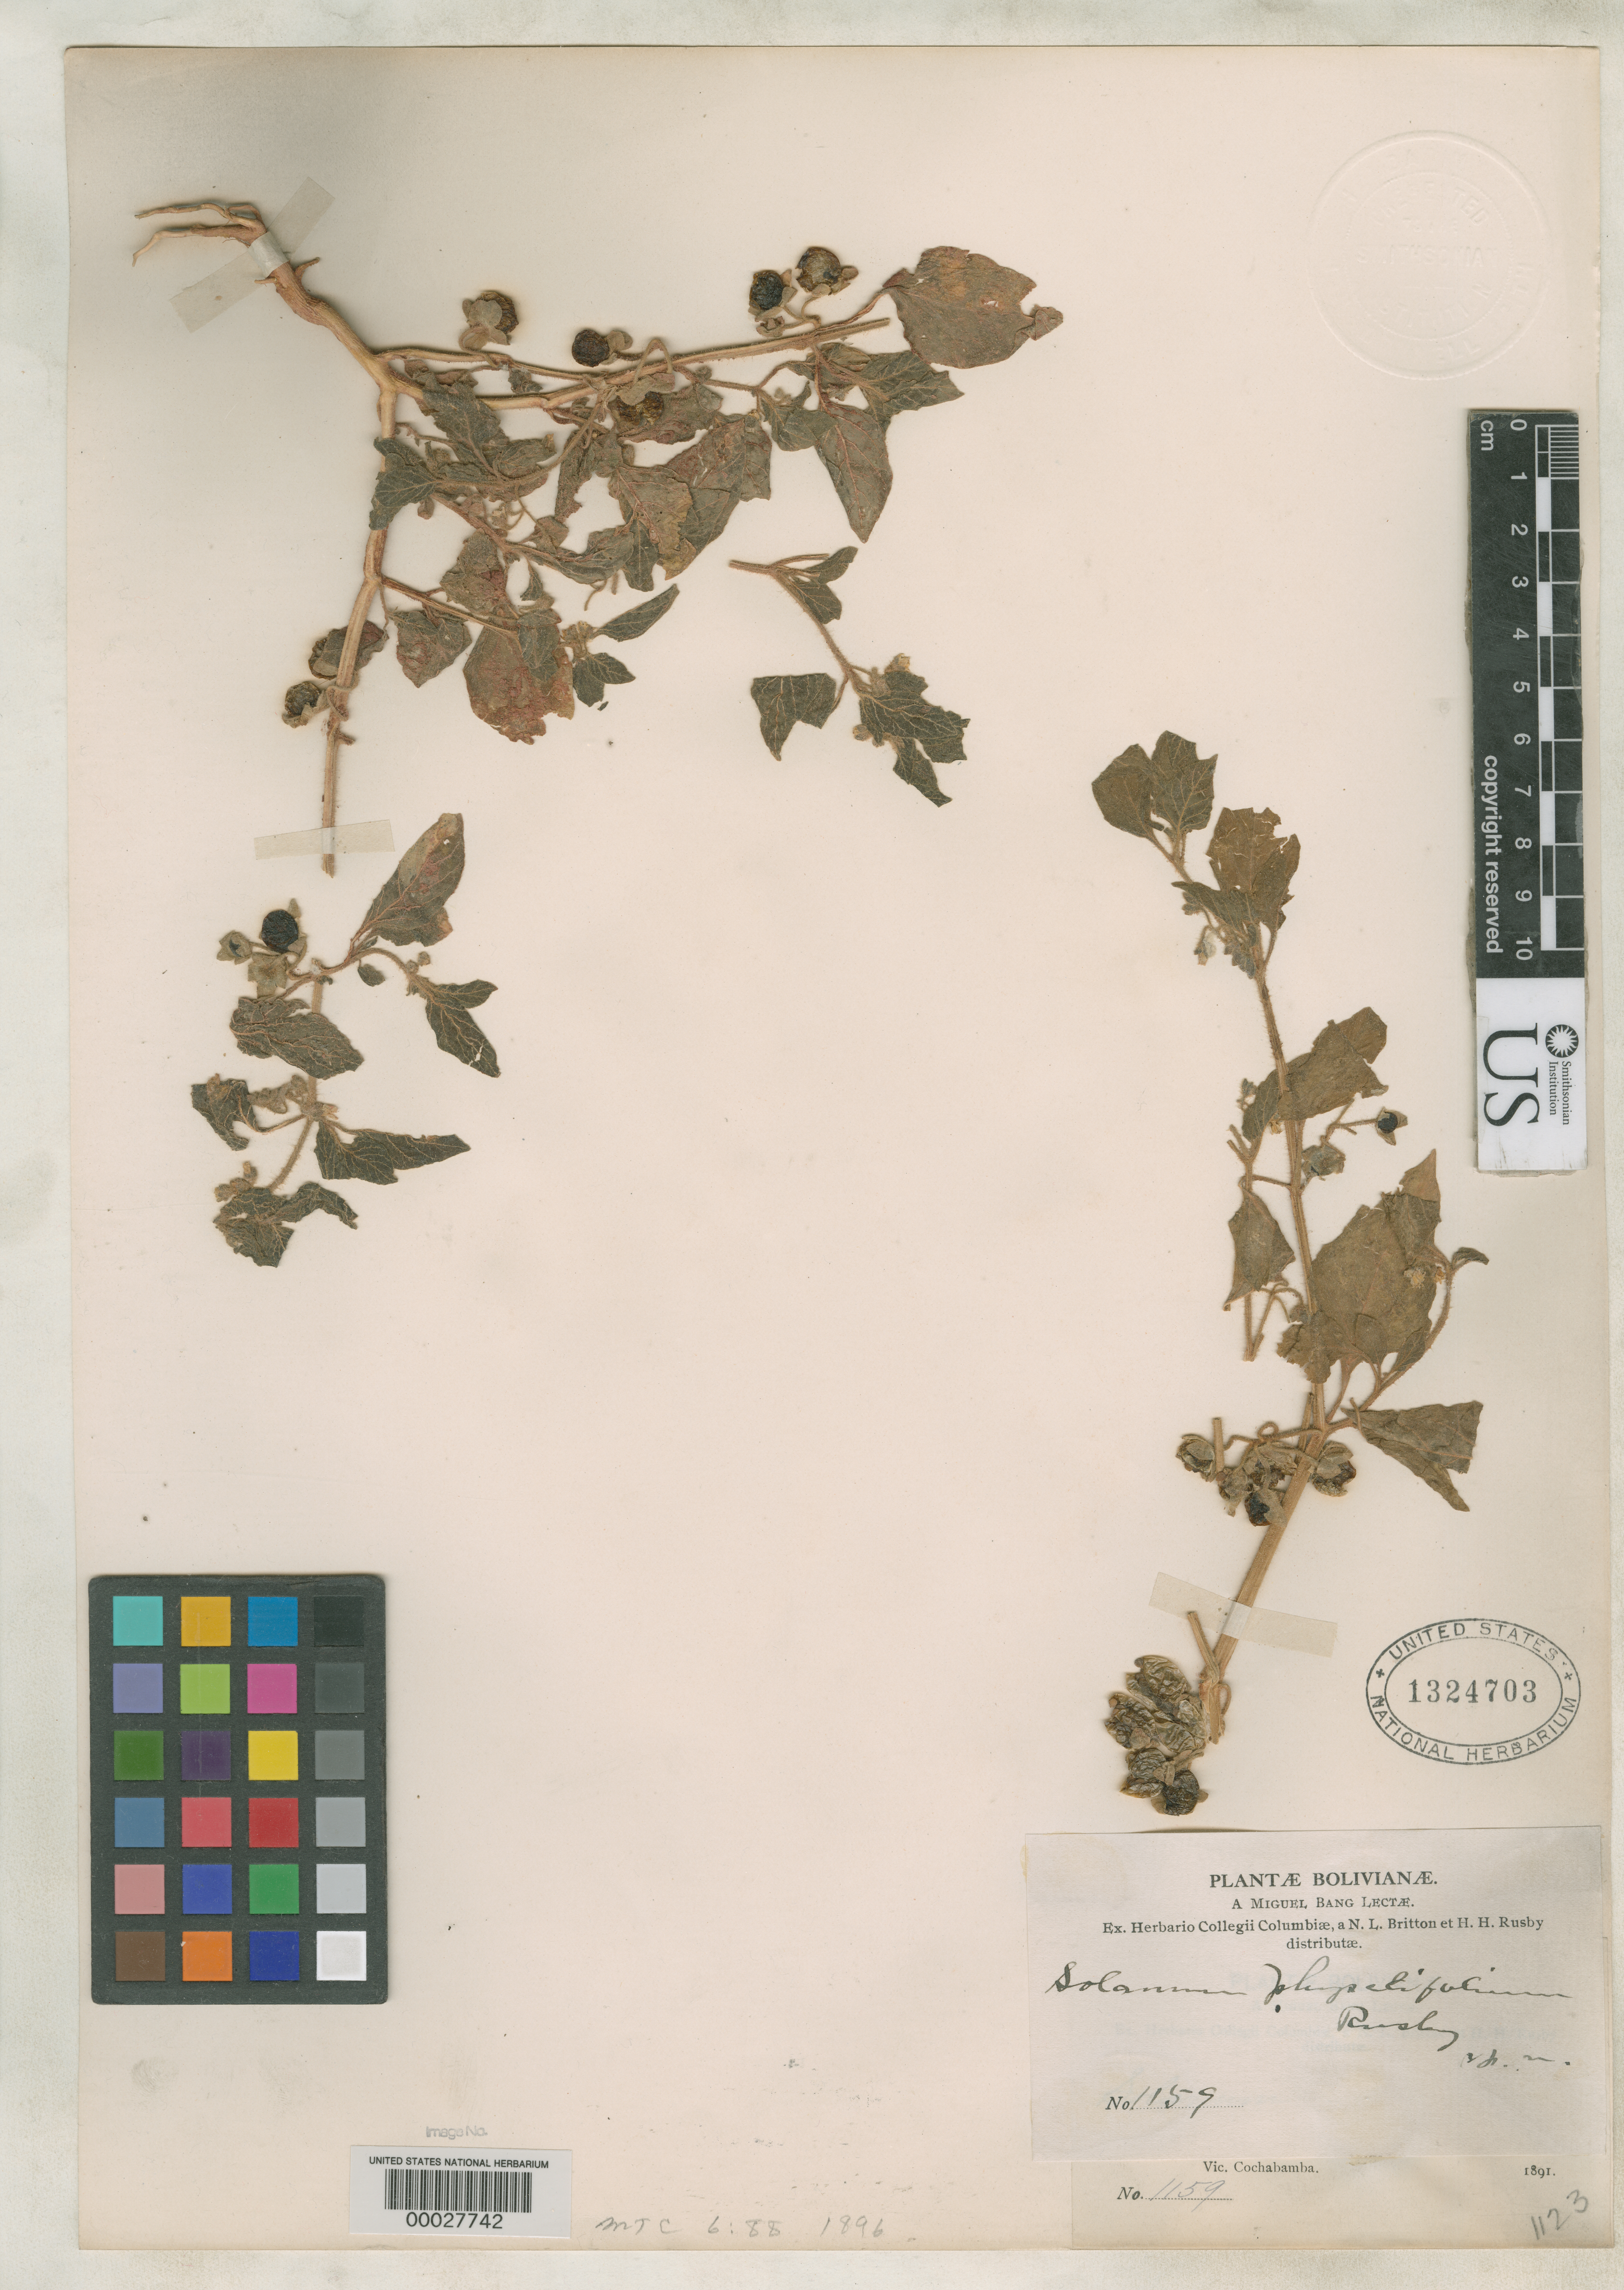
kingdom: Plantae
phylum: Tracheophyta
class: Magnoliopsida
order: Solanales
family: Solanaceae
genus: Solanum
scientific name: Solanum physalifolium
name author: Rusby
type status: Type Collection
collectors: M. Bang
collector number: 1159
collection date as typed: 1891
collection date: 1891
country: Bolivia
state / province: Cochabamba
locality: Vic. Cochabamba.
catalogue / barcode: US 1324703